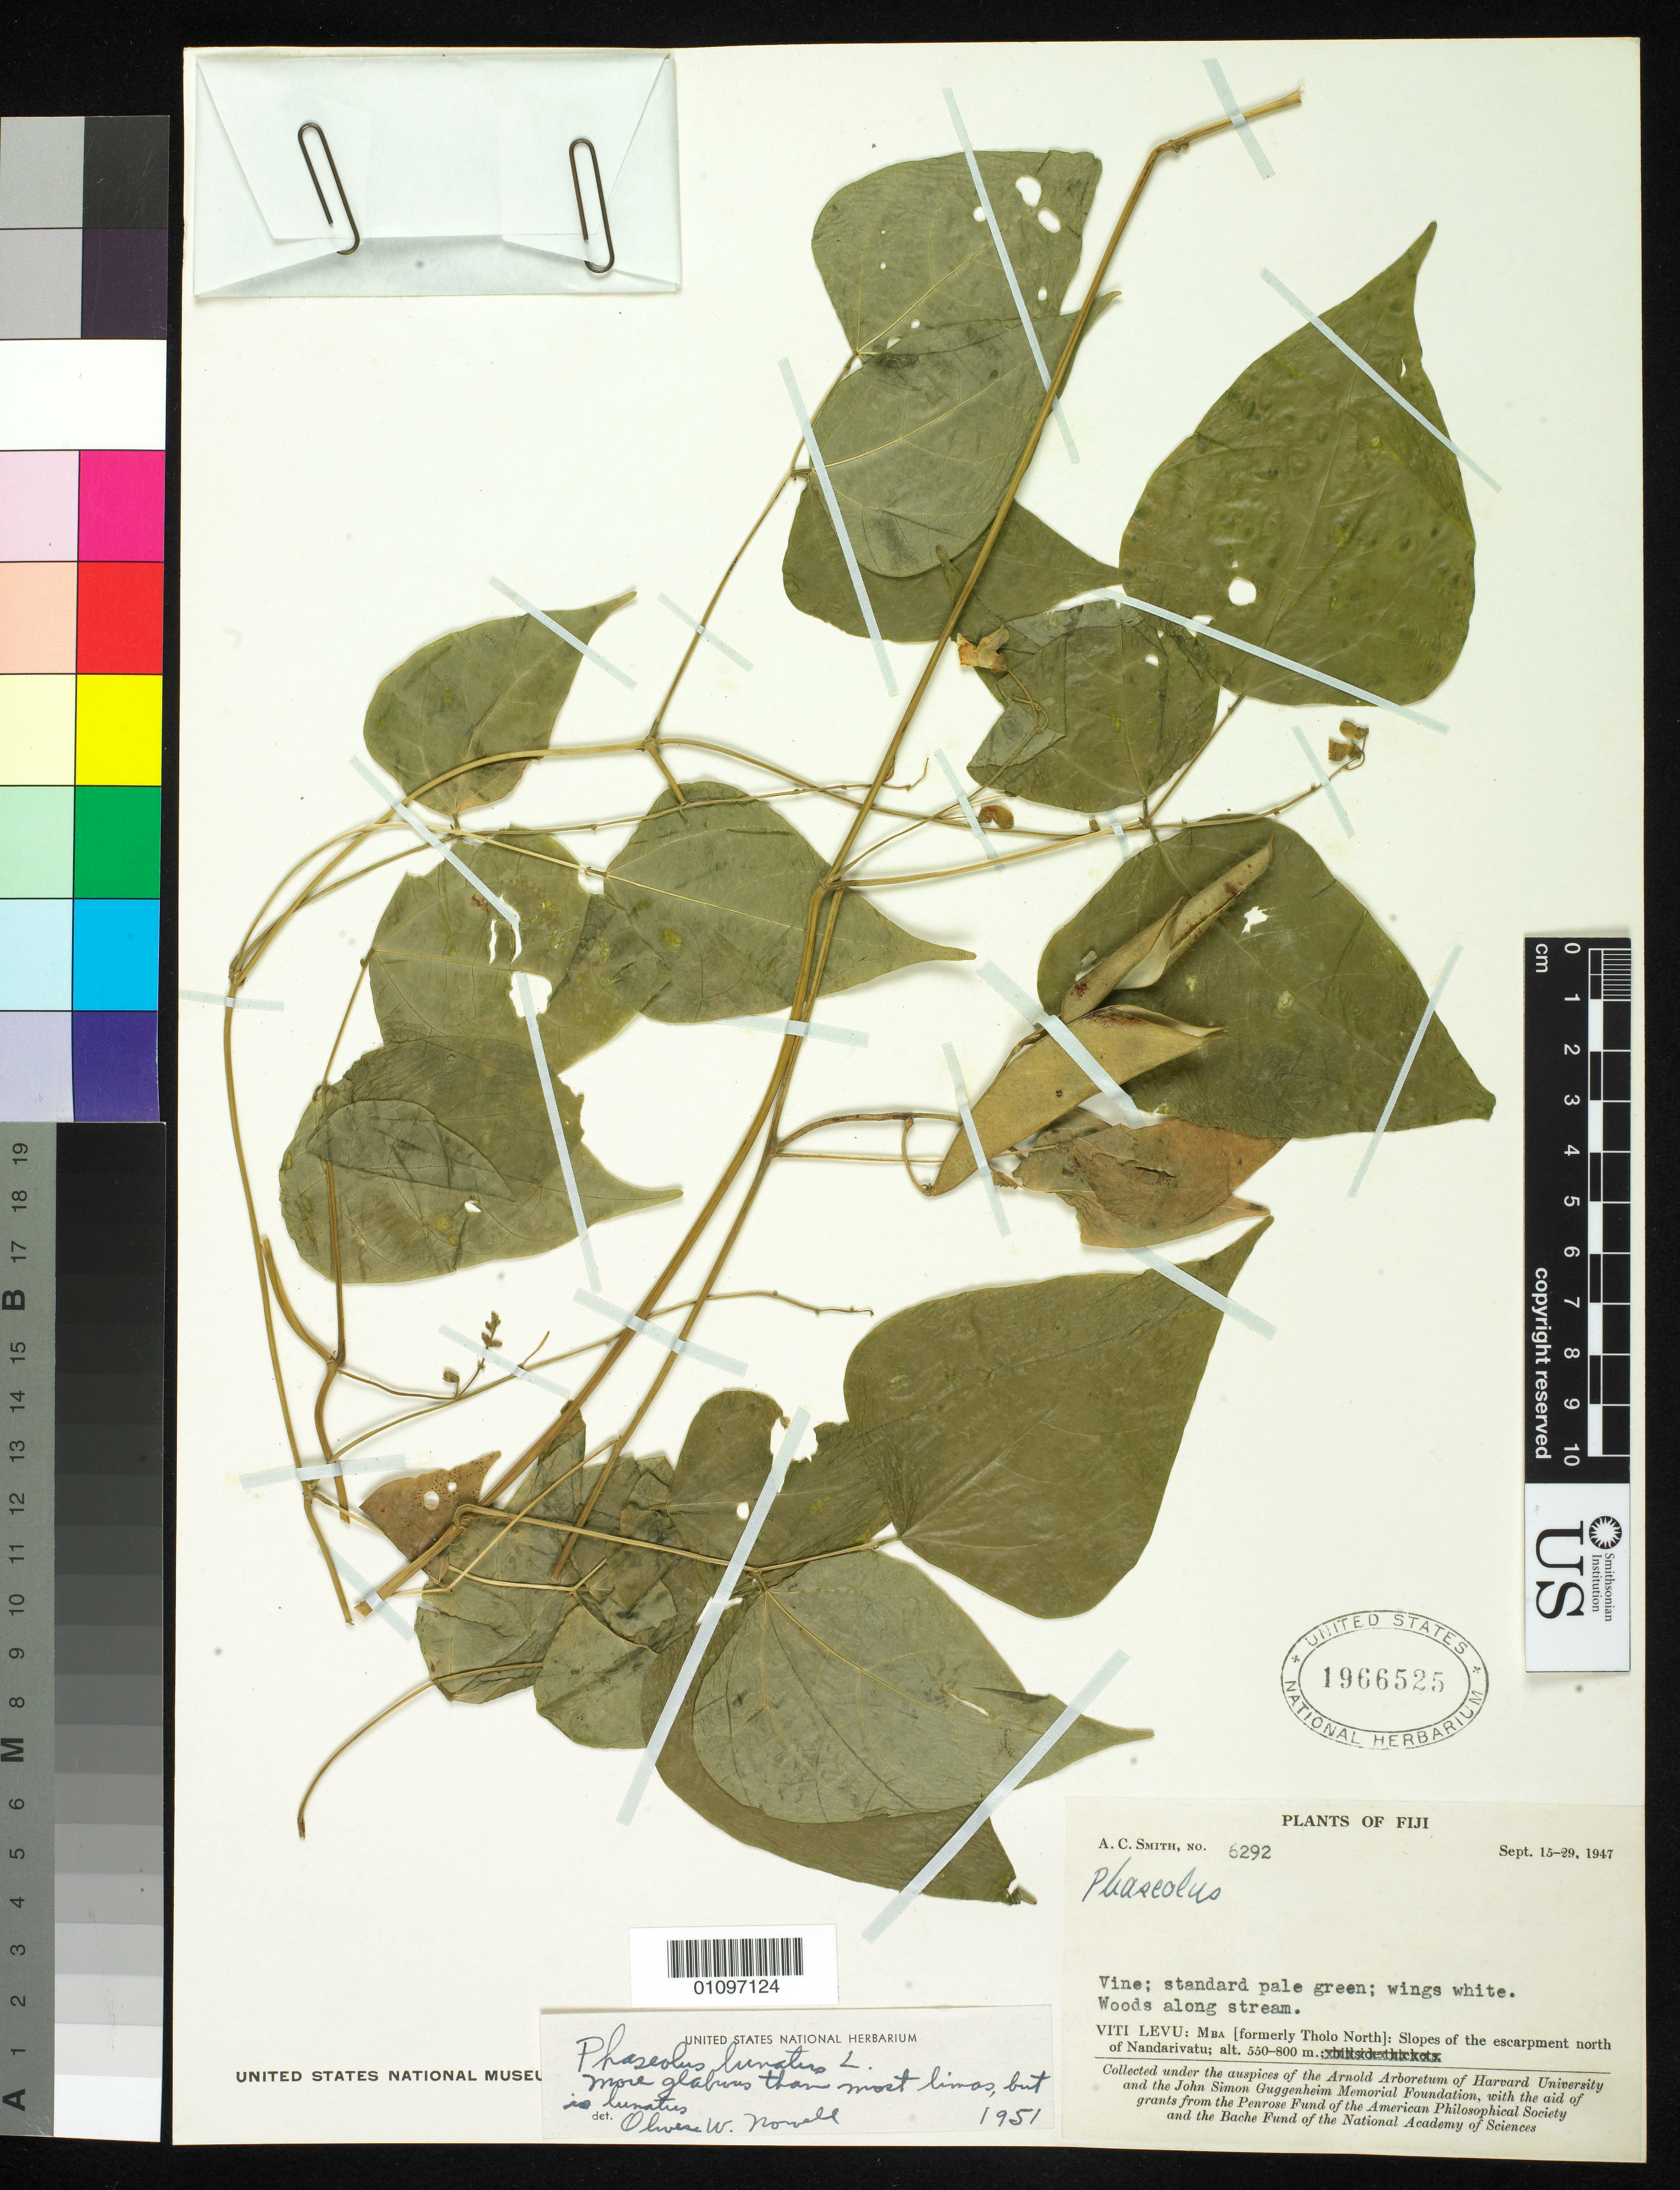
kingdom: Plantae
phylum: Tracheophyta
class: Magnoliopsida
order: Fabales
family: Fabaceae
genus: Phaseolus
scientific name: Phaseolus lunatus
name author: L.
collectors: A. C. Smith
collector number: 6292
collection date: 1947-09-15/1947-09-29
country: Fiji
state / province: Mba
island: Viti Levu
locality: Slopes of the escarpment north of Nandarivatu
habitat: Woods along stream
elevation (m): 550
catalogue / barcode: US 1966525